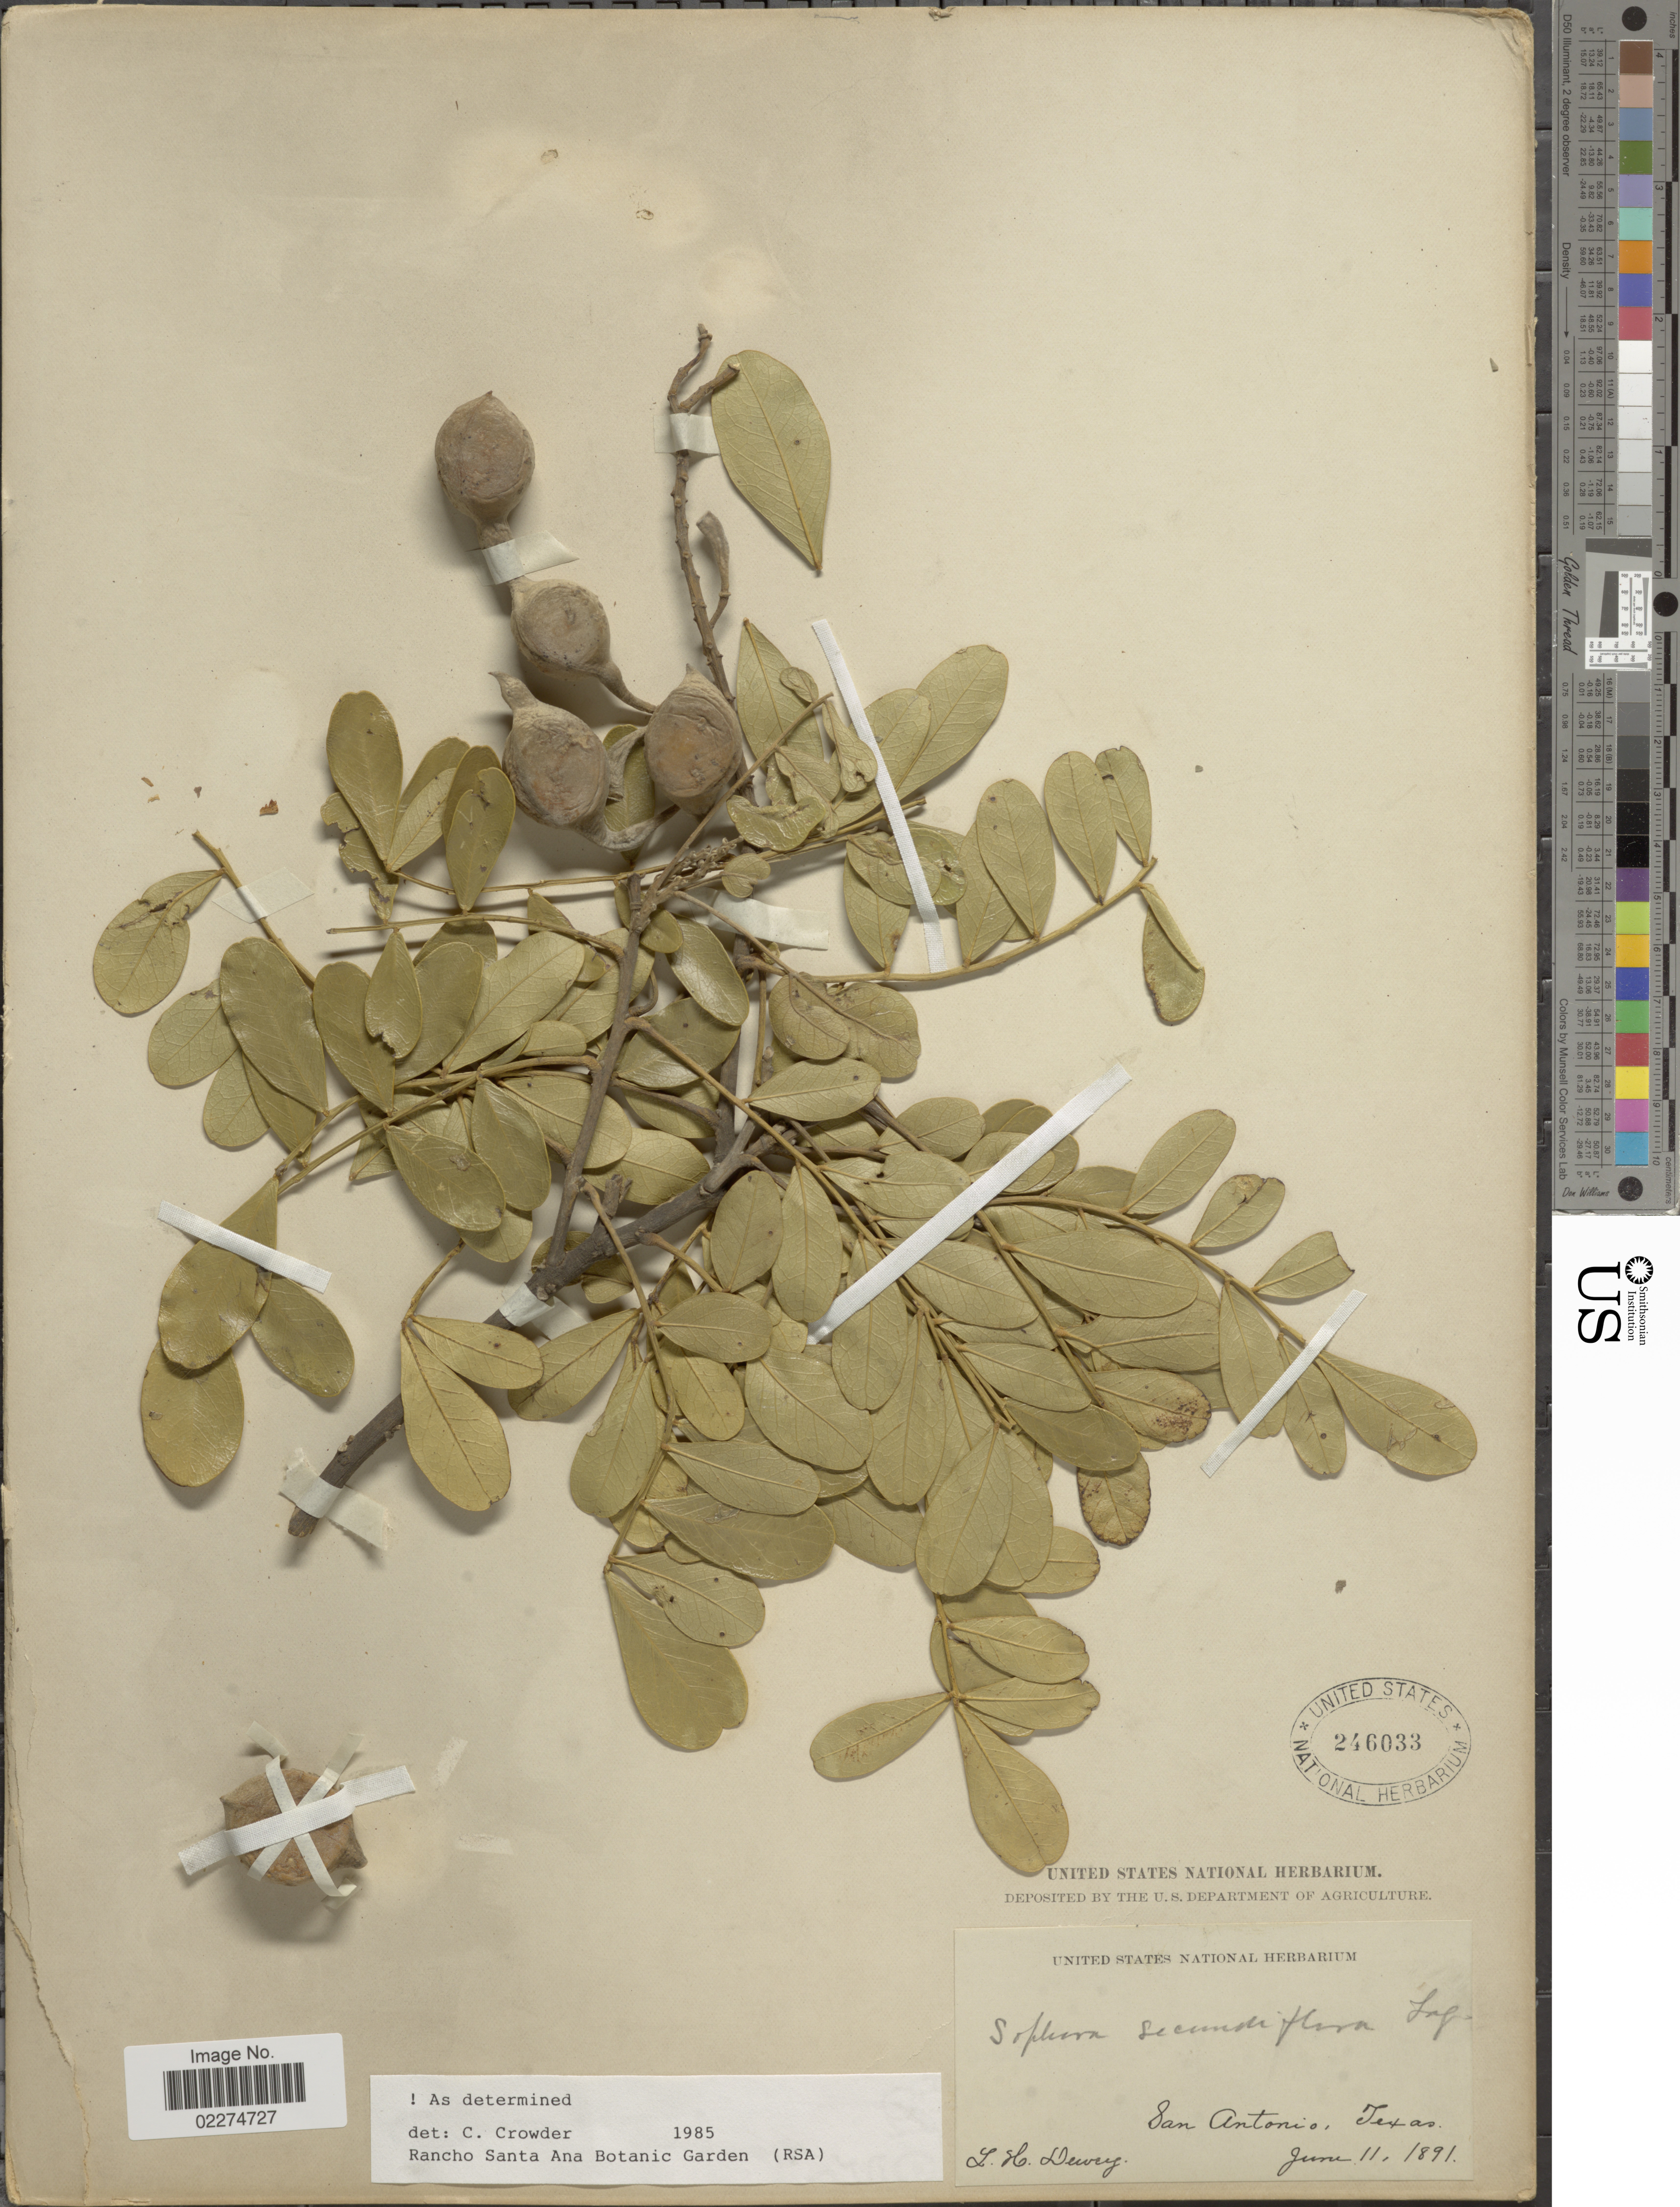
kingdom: Plantae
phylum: Tracheophyta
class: Magnoliopsida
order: Fabales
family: Fabaceae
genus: Dermatophyllum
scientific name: Dermatophyllum secundiflorum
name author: (Ortega) Gandhi & Reveal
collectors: L. H. Dewey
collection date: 1891-06-11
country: United States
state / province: Texas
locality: San Antonio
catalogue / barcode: US 246033